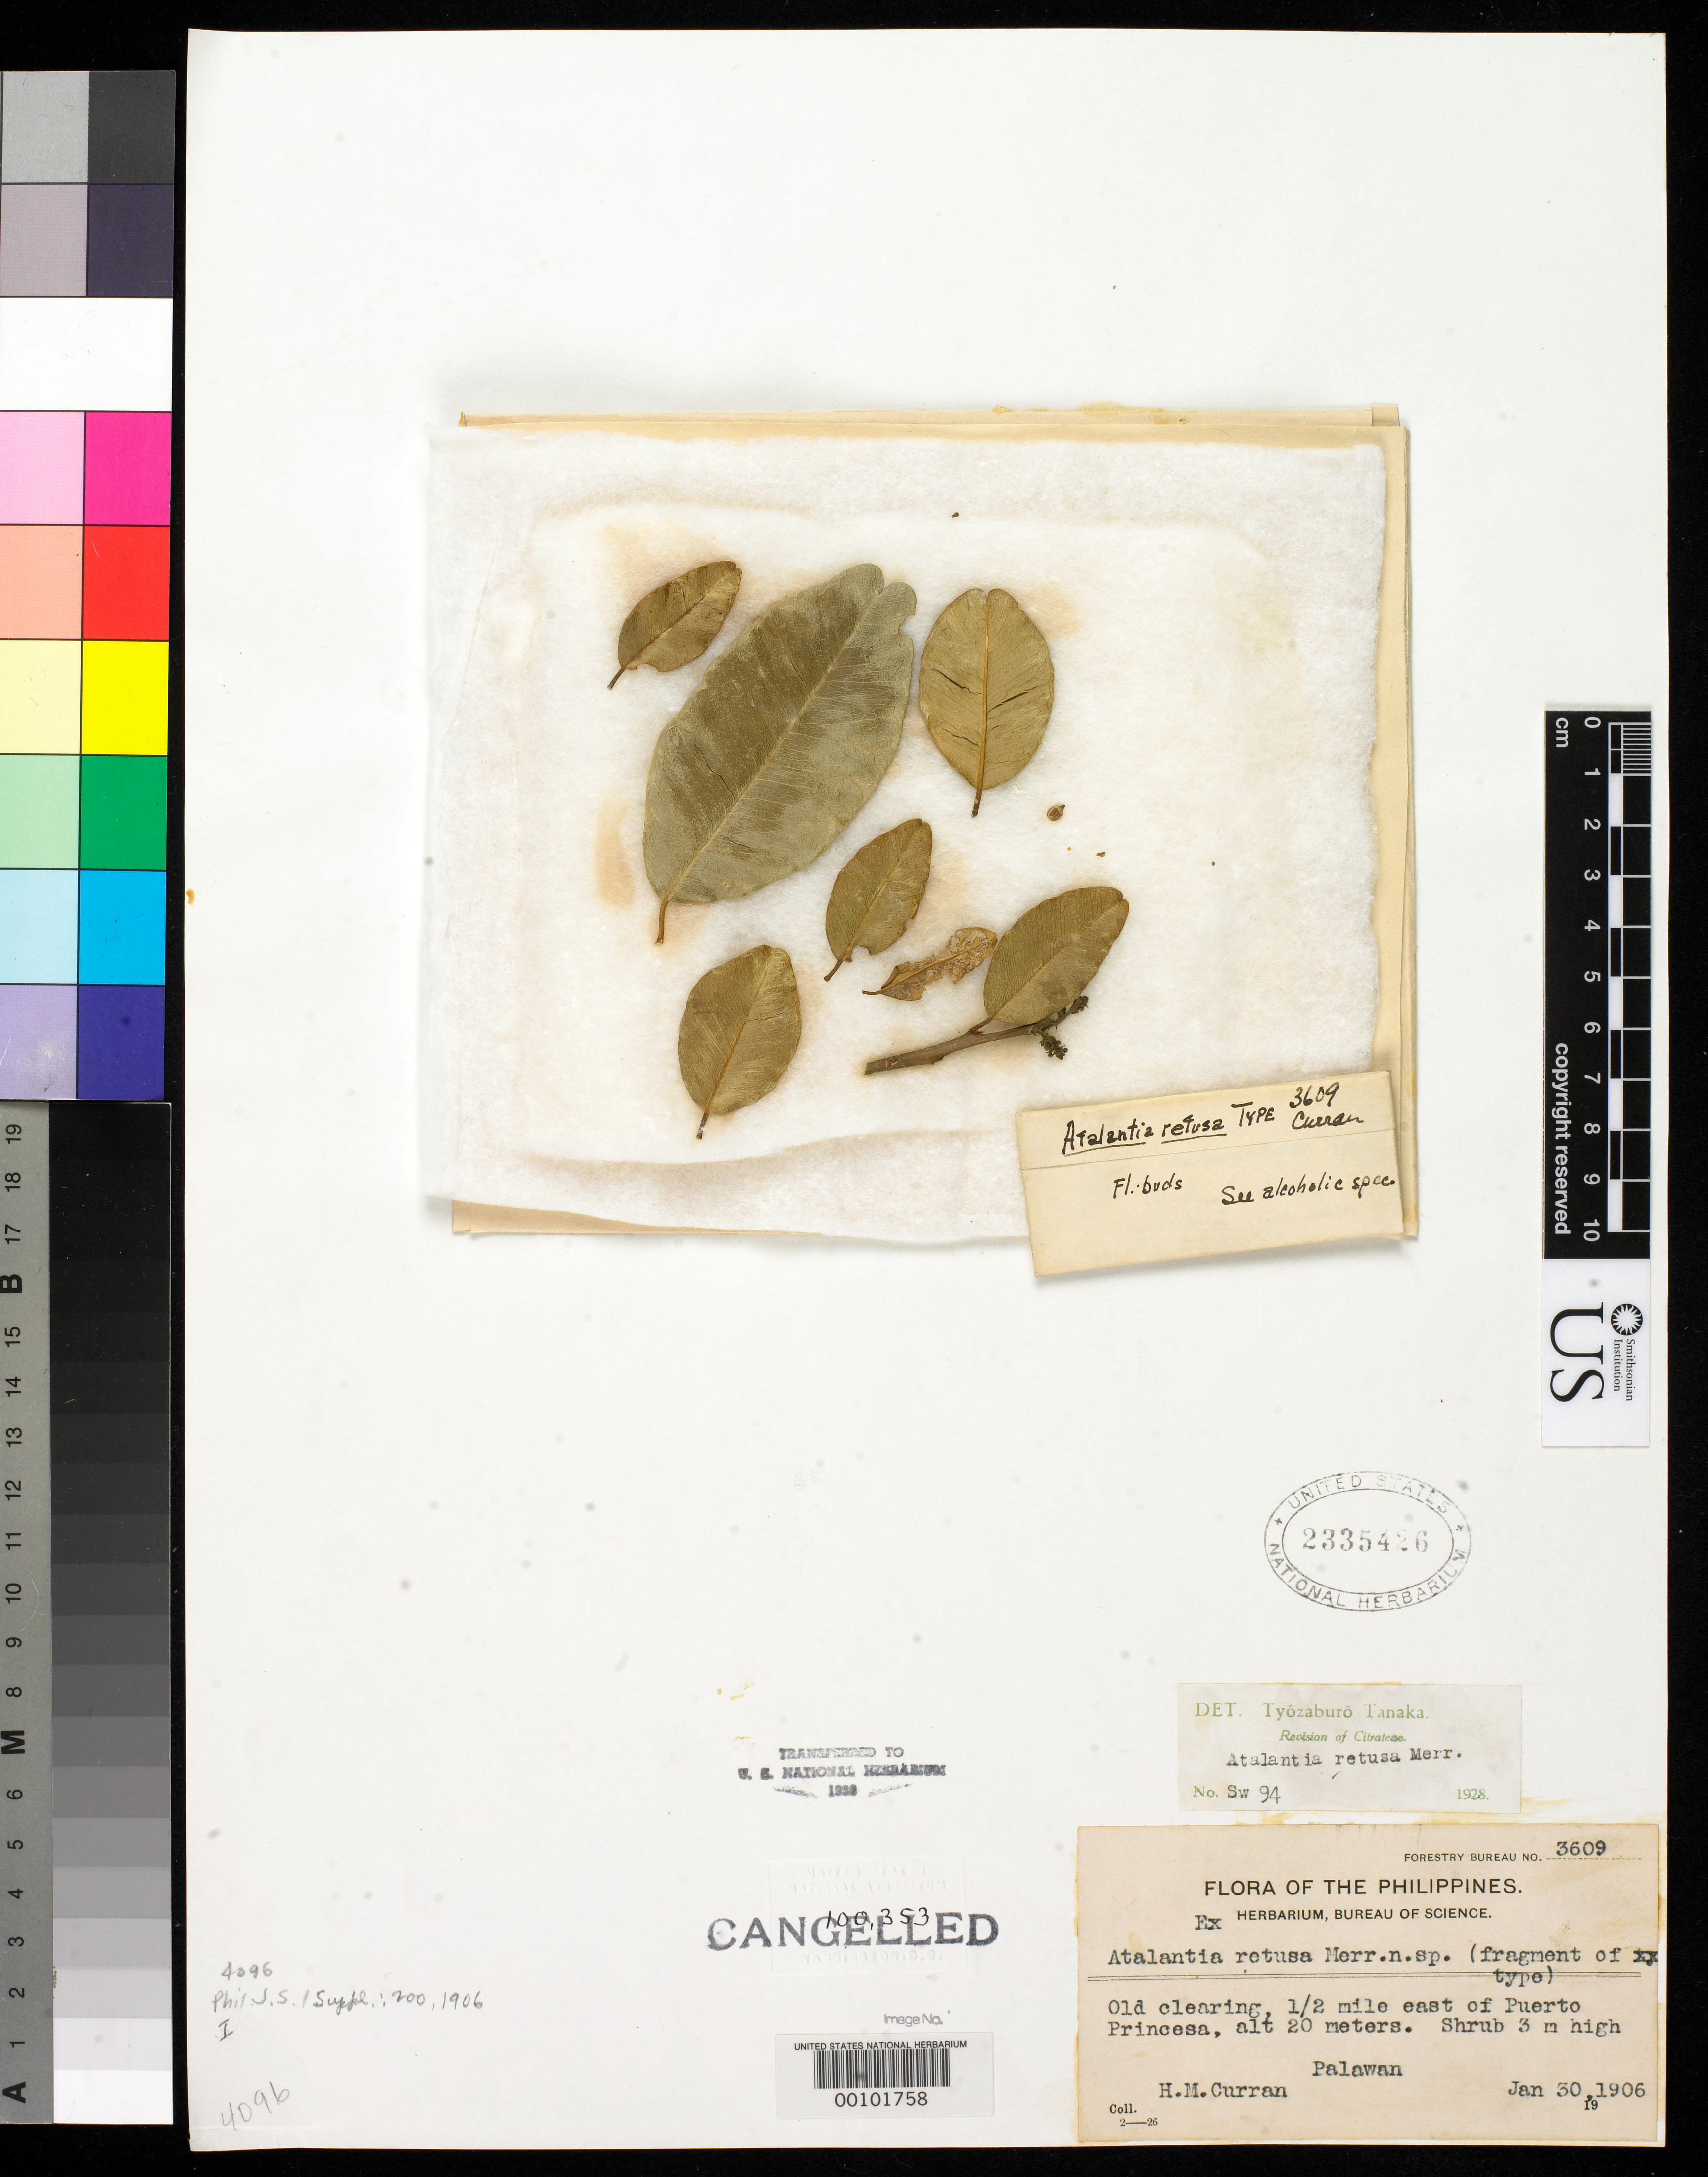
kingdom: Plantae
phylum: Tracheophyta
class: Magnoliopsida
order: Sapindales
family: Rutaceae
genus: Atalantia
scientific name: Atalantia retusa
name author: Merr.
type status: Isotype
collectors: H. M. Curran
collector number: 3609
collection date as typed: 30 Jan 1906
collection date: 1906-01-30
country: Philippines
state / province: Mimaropa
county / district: Palawan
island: Palawan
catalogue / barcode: US 2335426